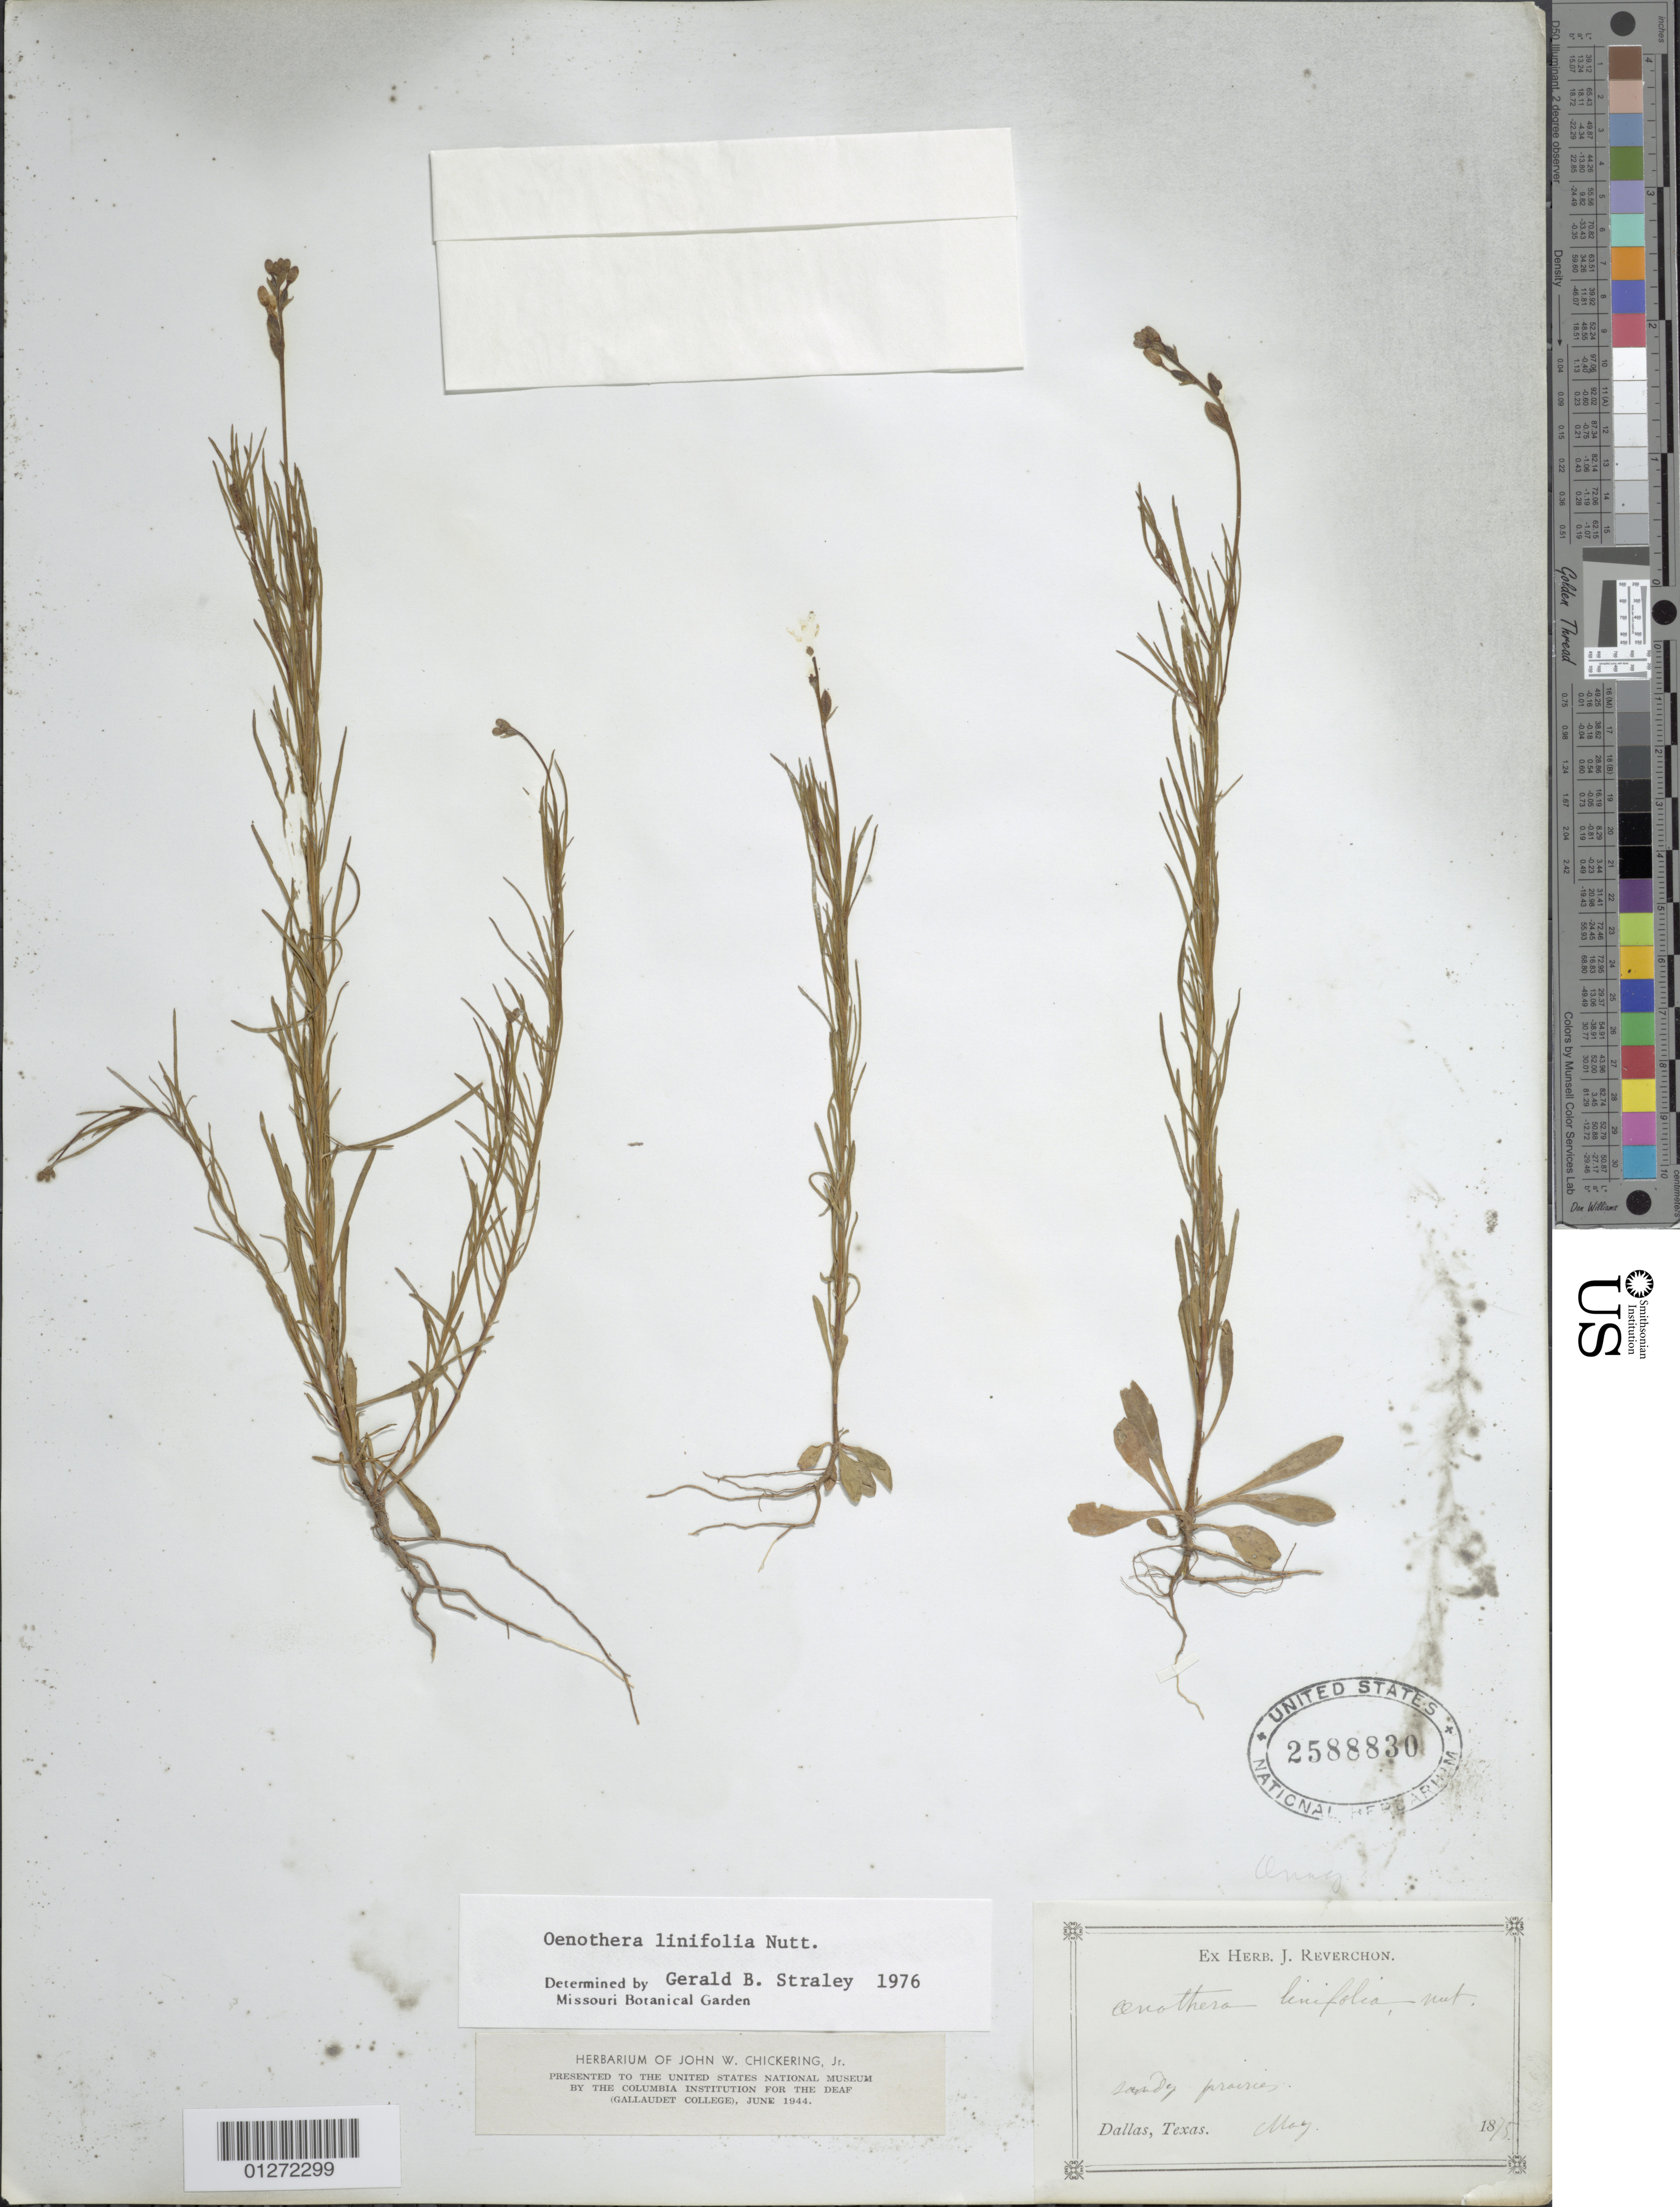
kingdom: Plantae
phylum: Tracheophyta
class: Magnoliopsida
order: Myrtales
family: Onagraceae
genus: Oenothera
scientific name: Oenothera linifolia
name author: Nutt.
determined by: Straley, G. B.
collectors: J. Reverchon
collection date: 1975-05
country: United States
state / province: Texas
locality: Dallas.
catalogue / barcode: US 2588830